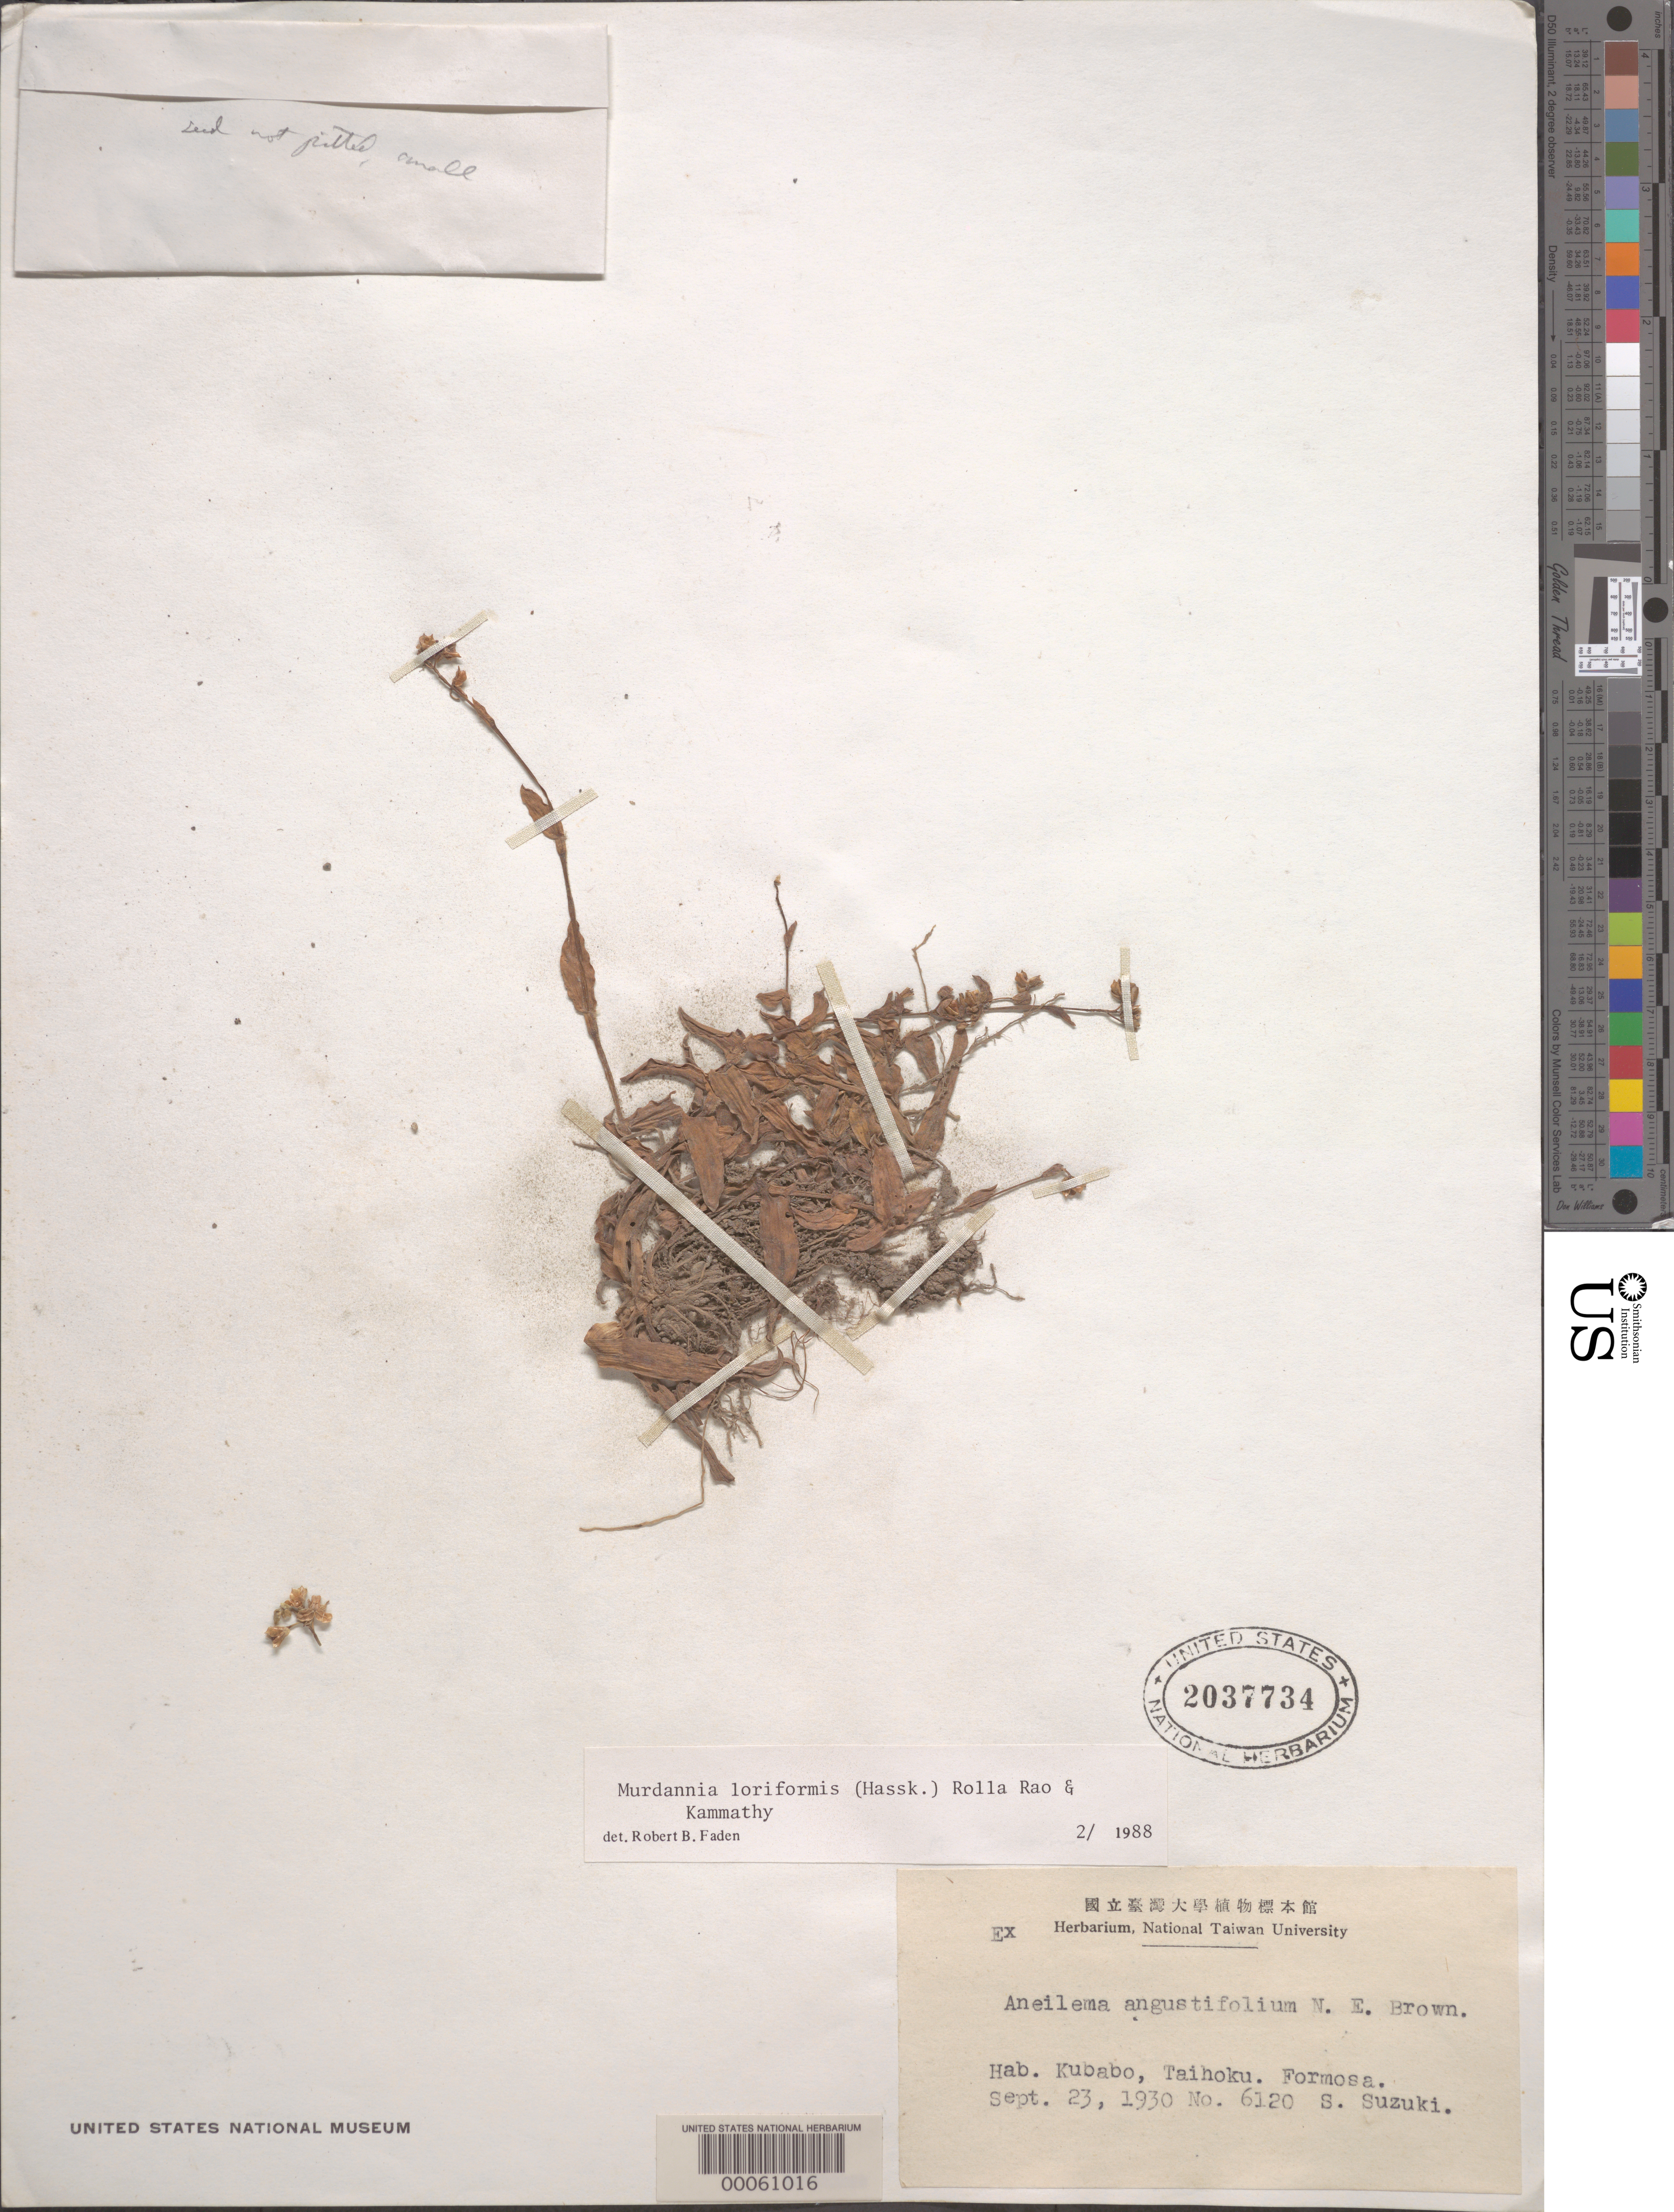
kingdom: Plantae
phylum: Tracheophyta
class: Liliopsida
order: Commelinales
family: Commelinaceae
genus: Murdannia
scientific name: Murdannia loriformis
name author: (Hassk.) R.S. Rao & Kammathy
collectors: S. Suzuki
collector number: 6120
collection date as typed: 23 Sep 1930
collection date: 1930-09-23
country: Taiwan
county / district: Tai Pei Prov.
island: Taiwan [Formosa]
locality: Kubabo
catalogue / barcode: US 2037734